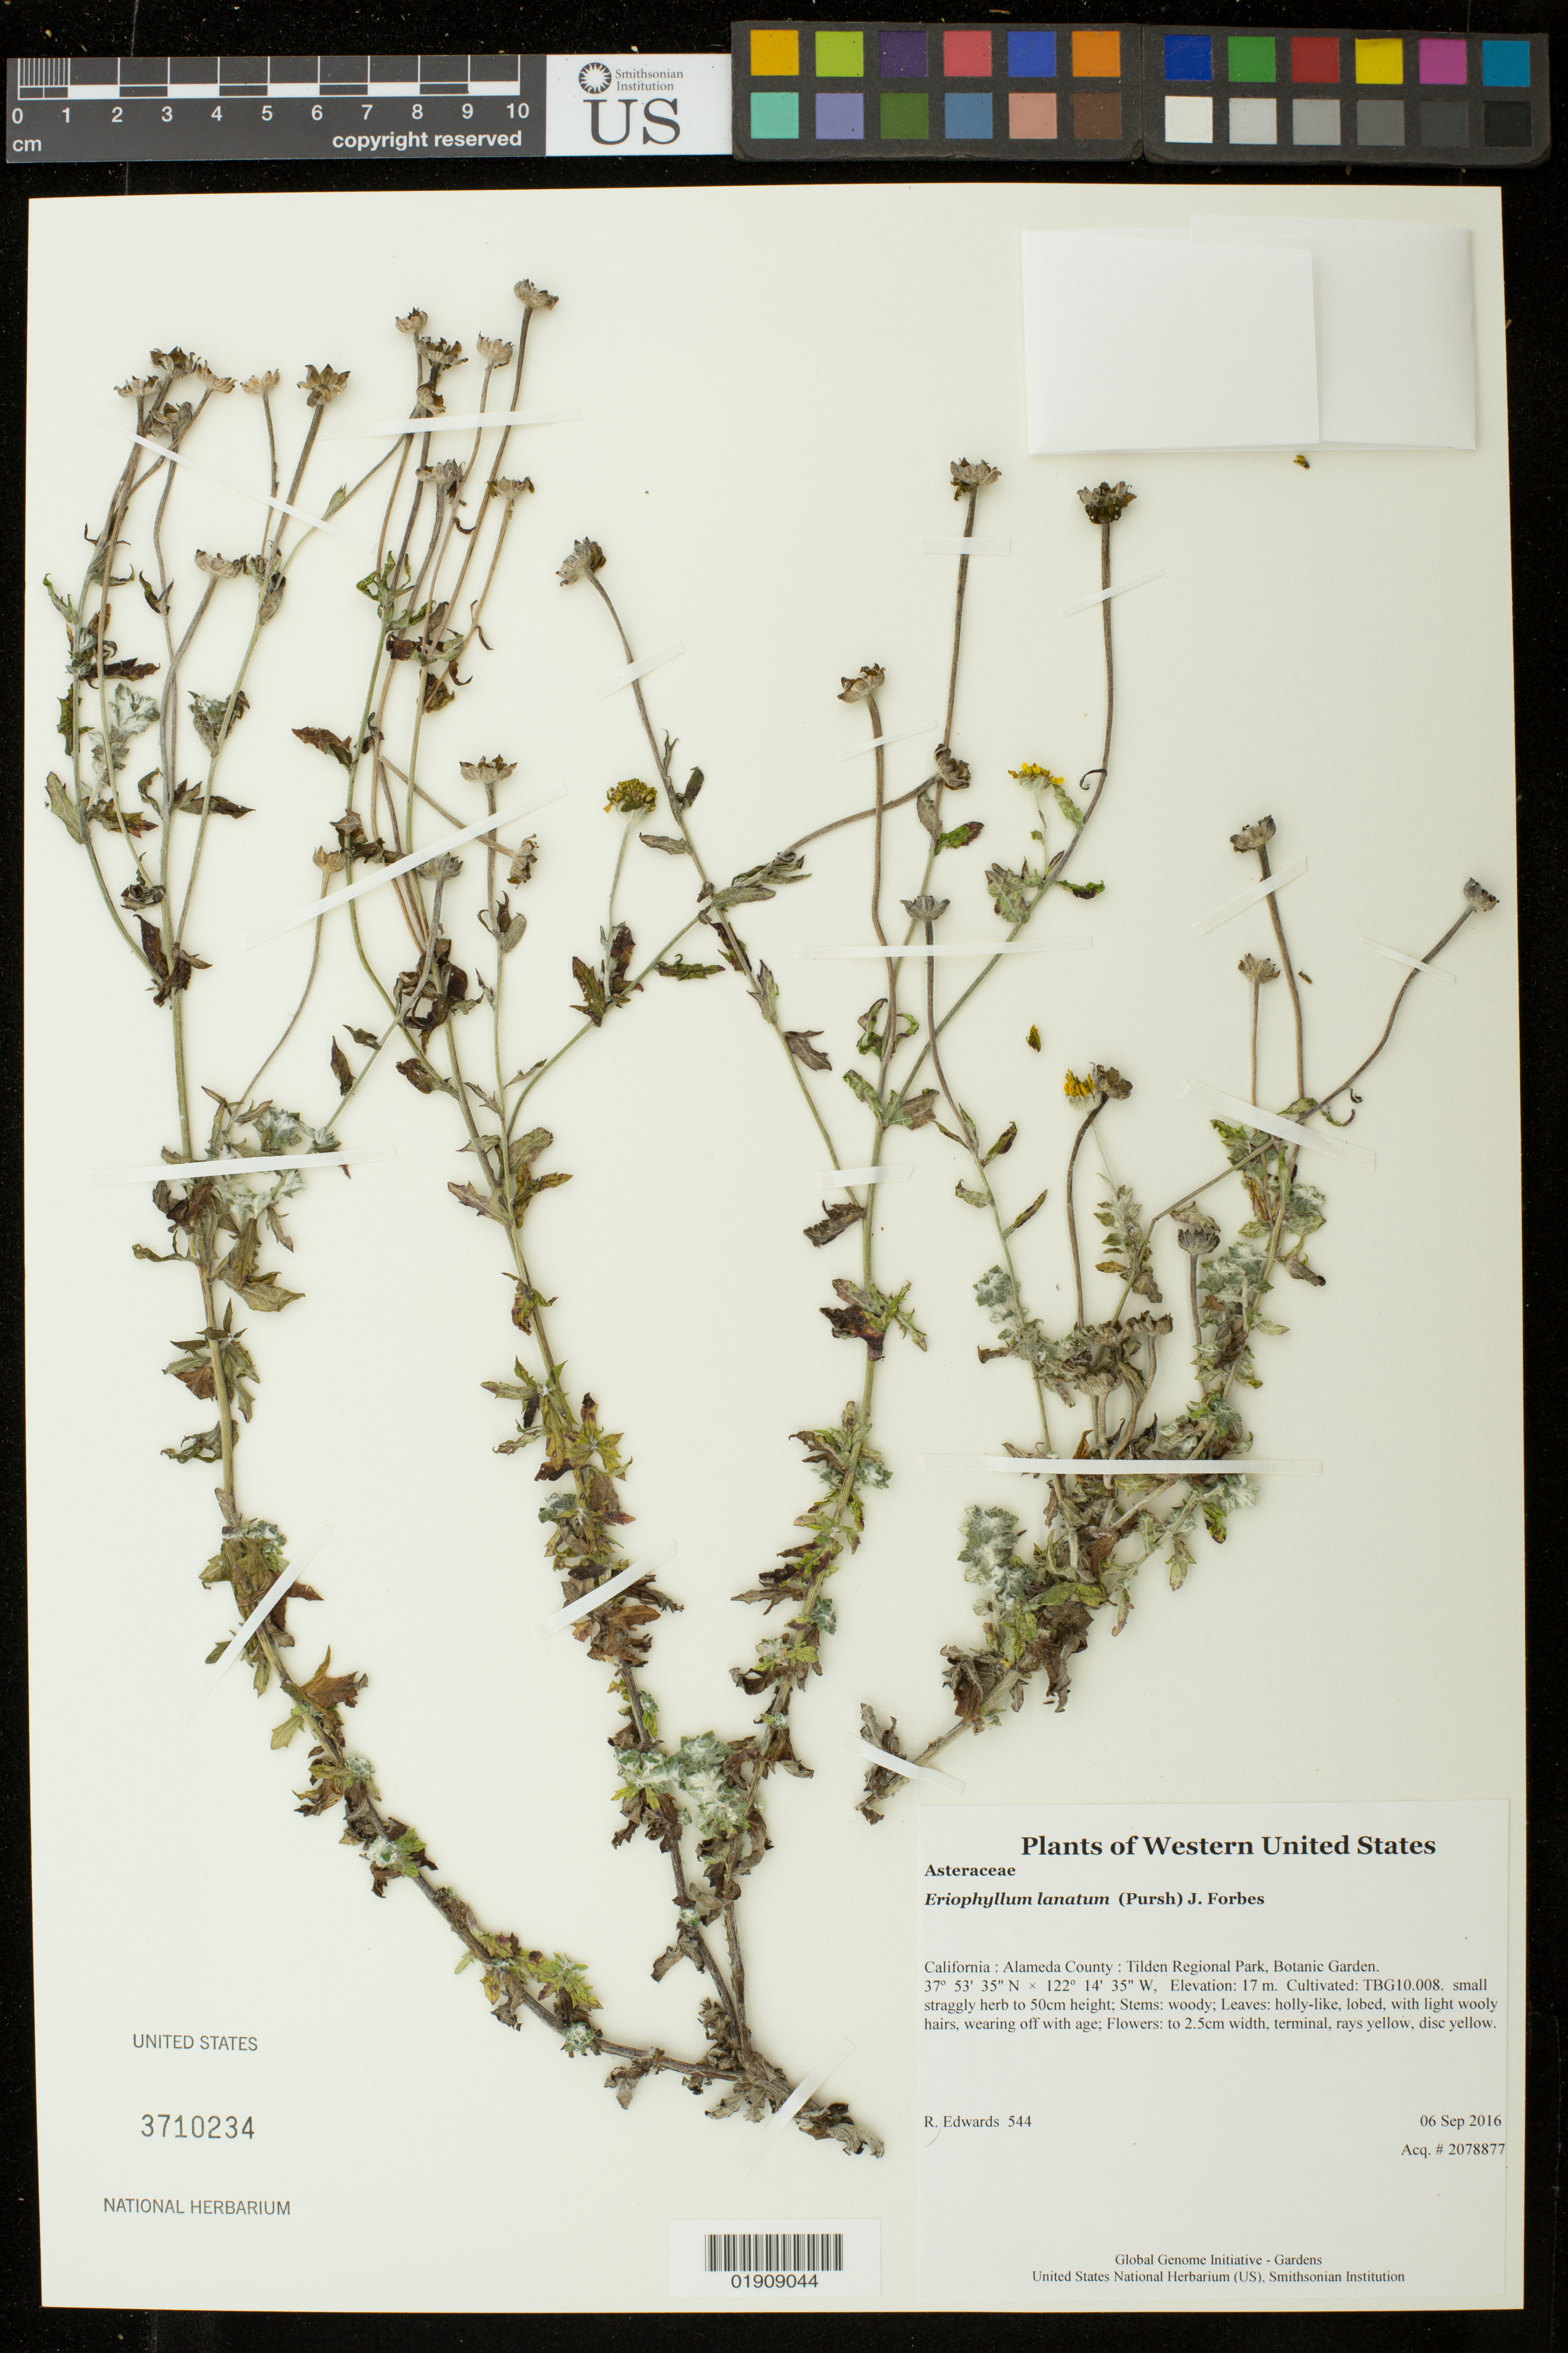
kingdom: Plantae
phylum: Tracheophyta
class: Magnoliopsida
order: Asterales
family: Asteraceae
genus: Eriophyllum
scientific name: Eriophyllum lanatum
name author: (Pursh) J. Forbes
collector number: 544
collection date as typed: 6 September 2016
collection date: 2016-09-06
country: United States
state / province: California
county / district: Alameda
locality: Tilden Regional Park, Botanic Garden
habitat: Cultivated: TBG10.008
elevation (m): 16.9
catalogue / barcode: US 3710234